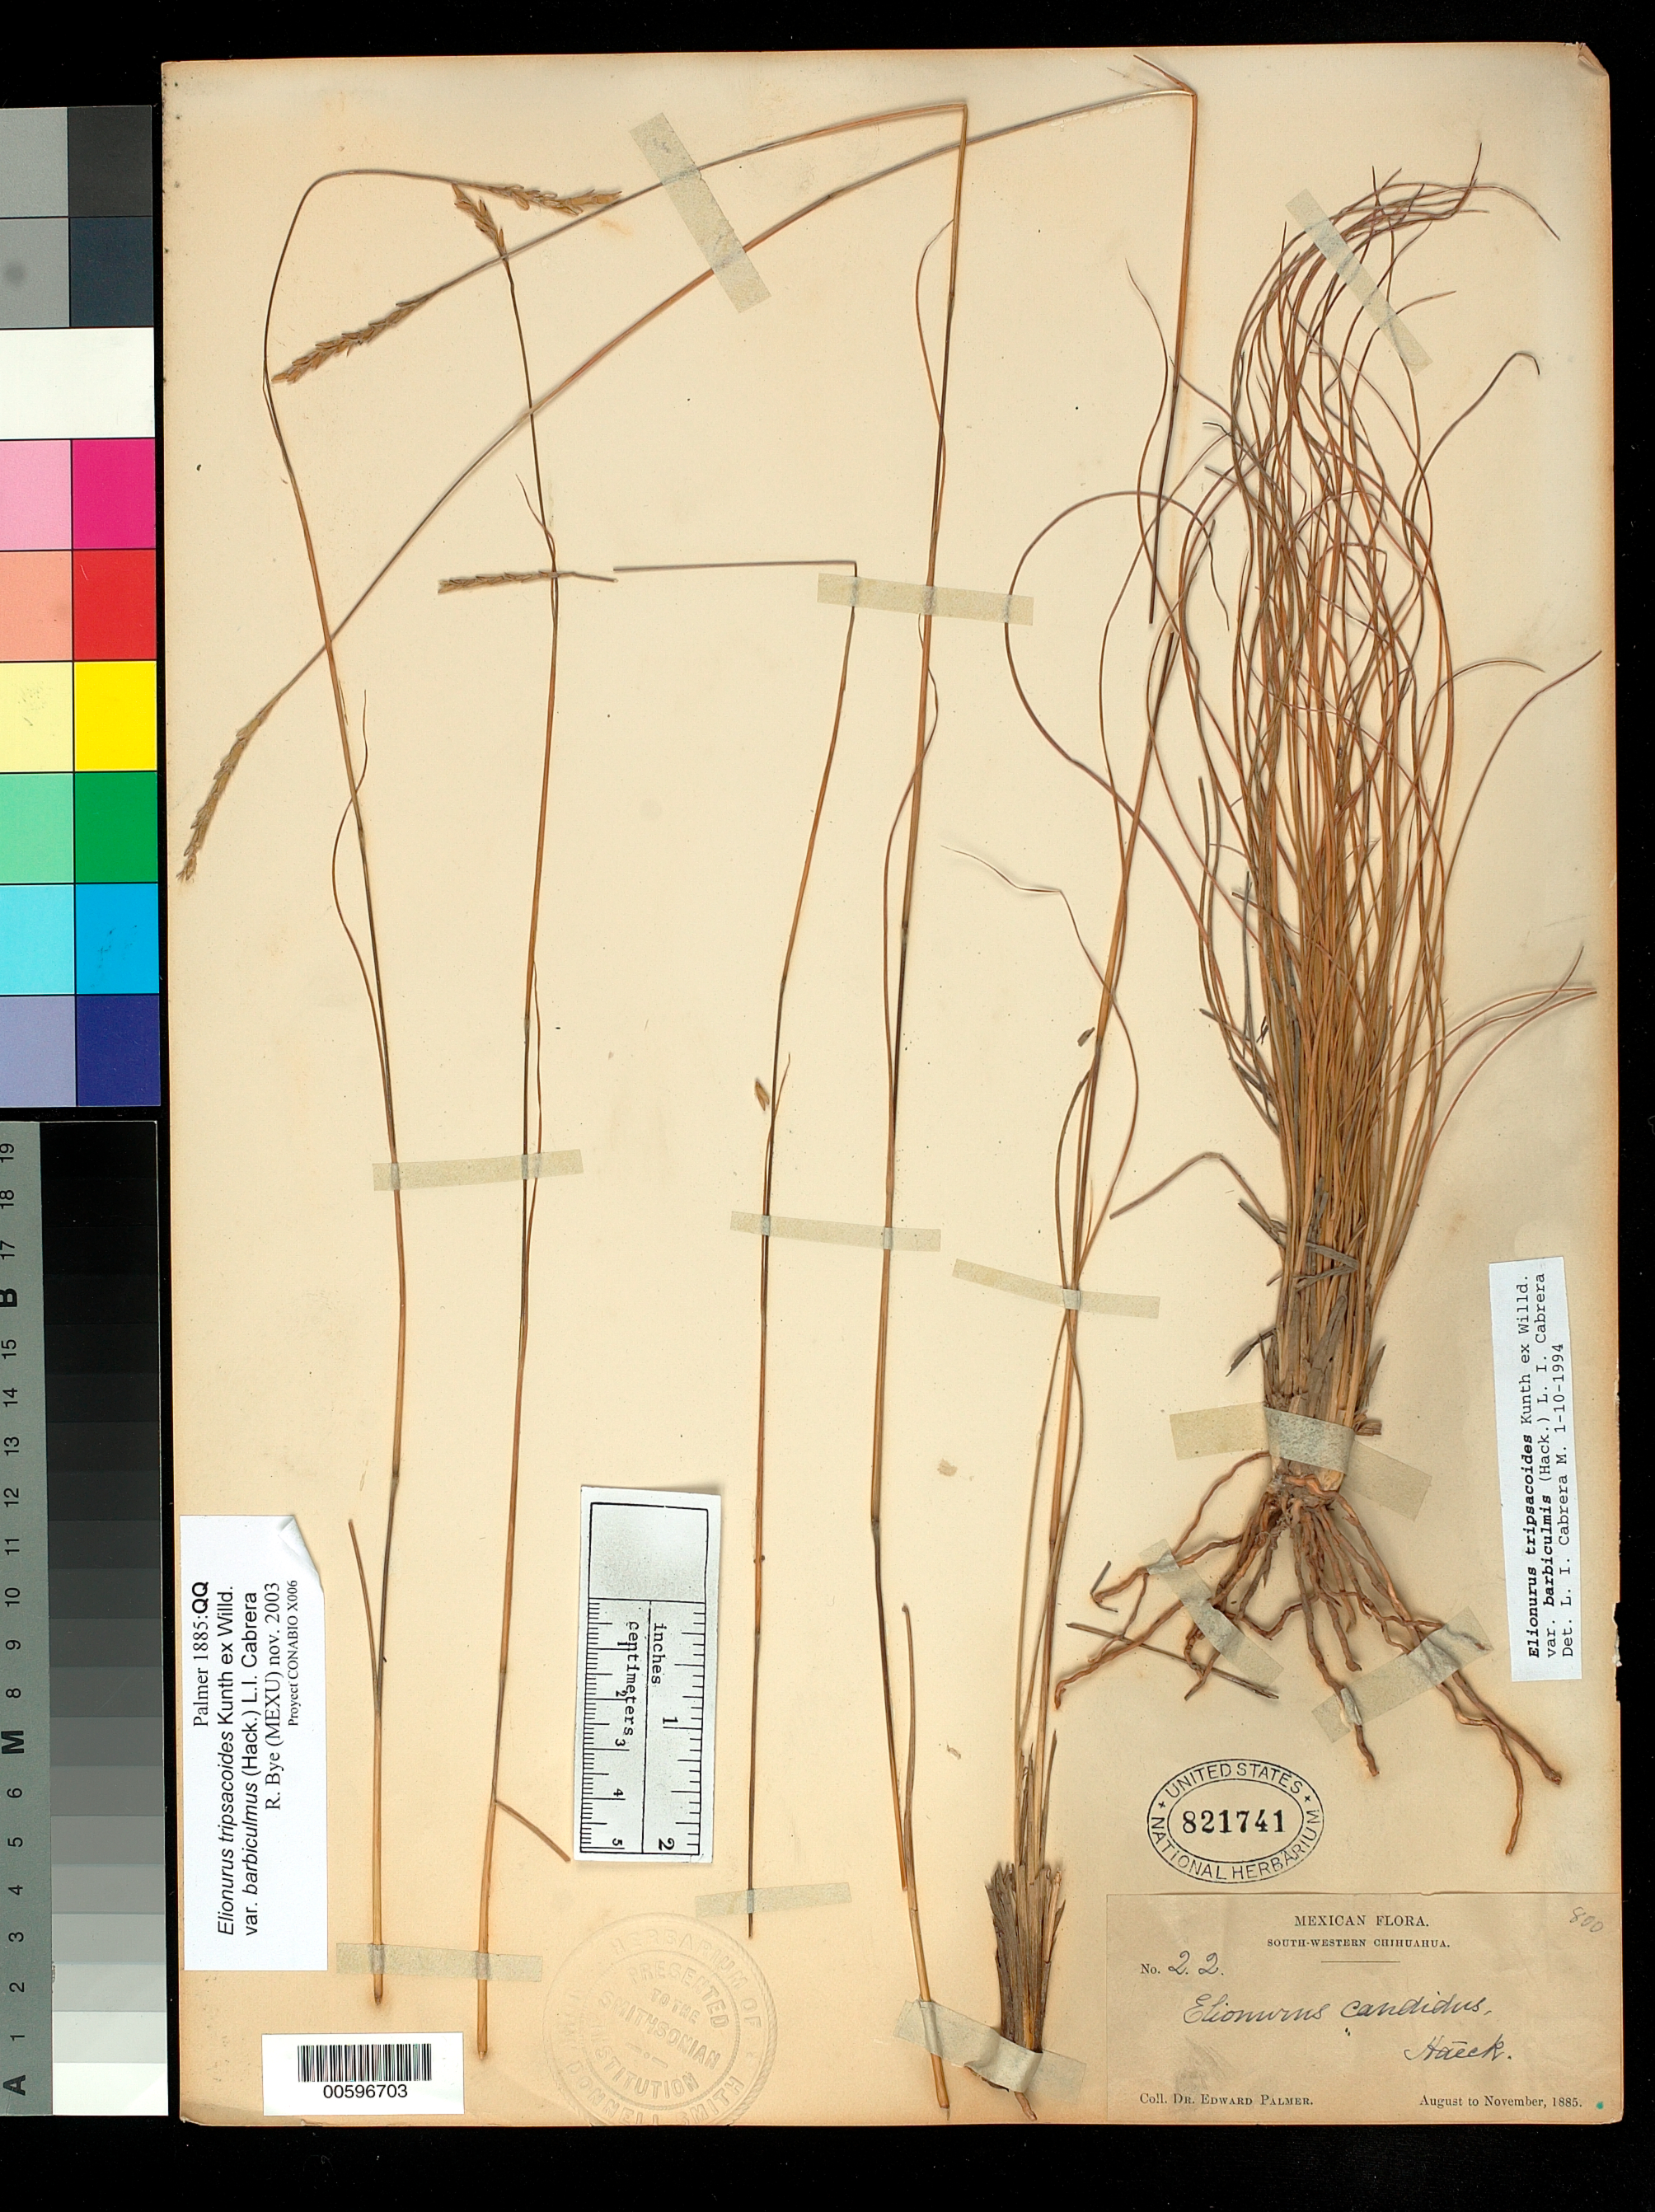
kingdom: Plantae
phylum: Tracheophyta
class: Liliopsida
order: Poales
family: Poaceae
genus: Elionurus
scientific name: Elionurus tripsacoides var. barbiculmis (Hack.) L.I. Cabrera & Dávila, comb. ined.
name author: (Hack.) L.I. Cabrera & Dávila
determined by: Cabrera M., L. I.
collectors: E. Palmer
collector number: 22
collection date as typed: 0 Aug 1885 to 0 Nov 1885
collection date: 1885-08/1885-11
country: Mexico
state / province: Chihuahua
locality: South-Western Chihuahua.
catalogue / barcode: US 821741